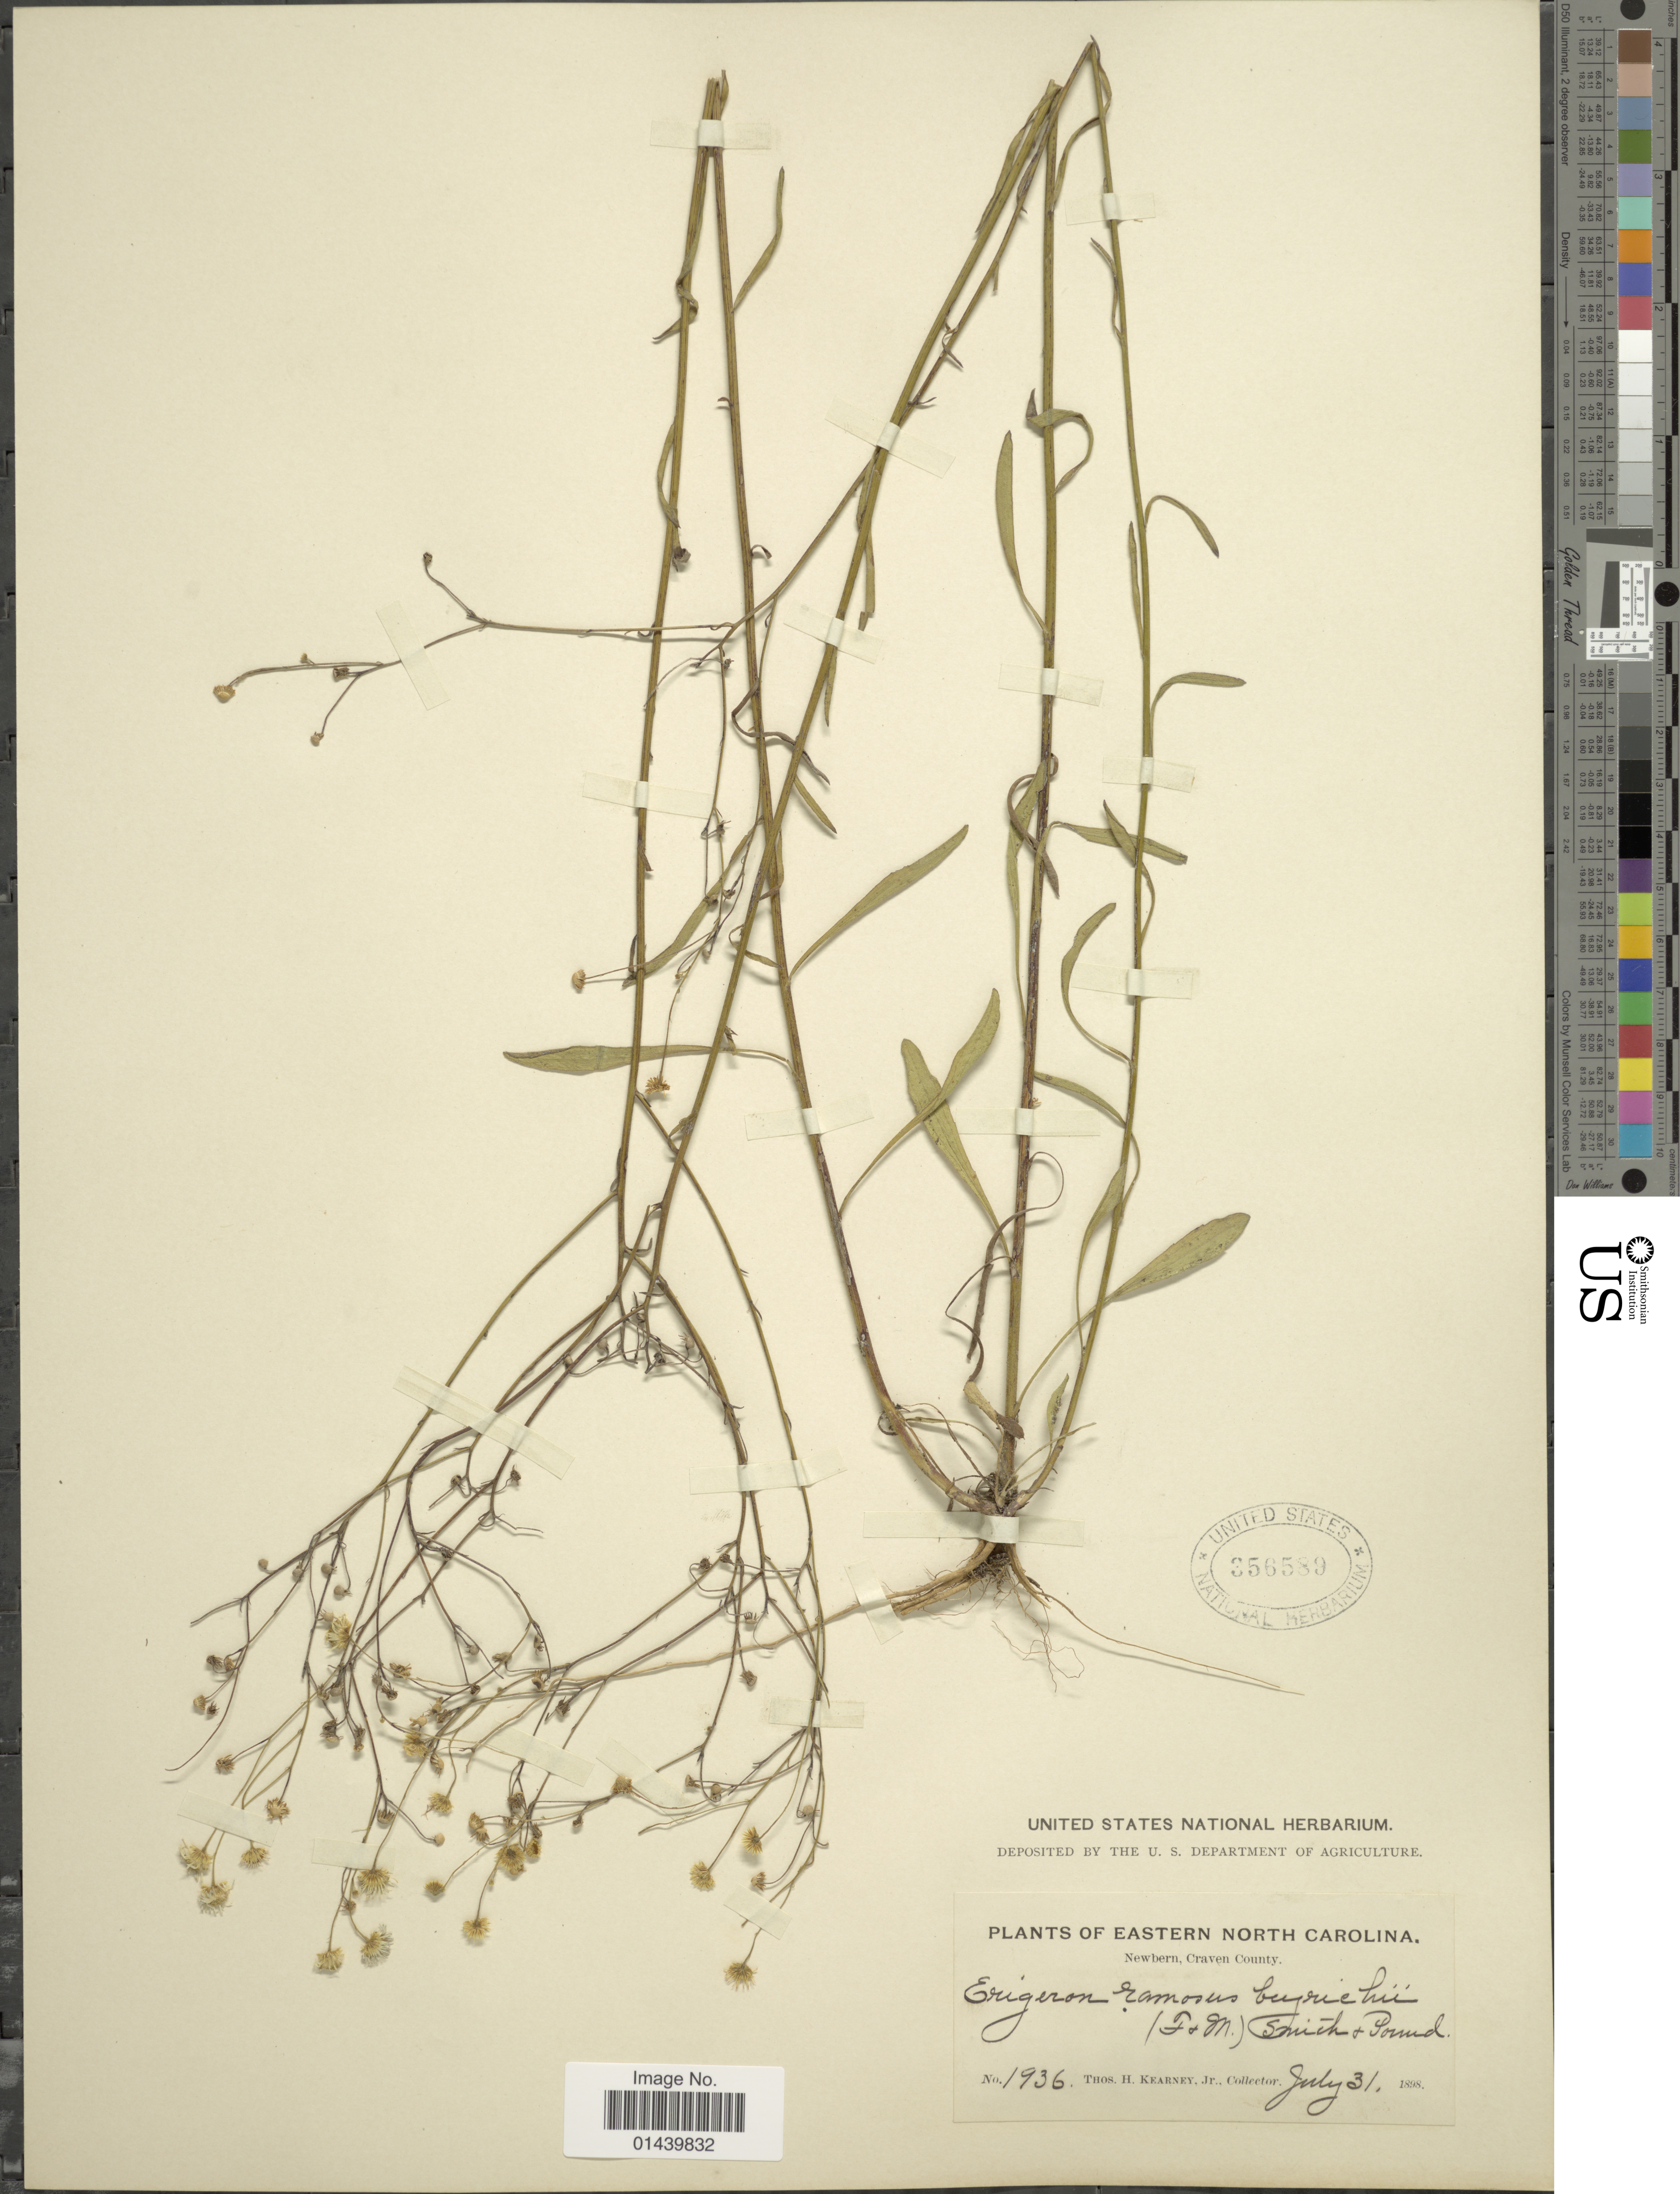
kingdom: Plantae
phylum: Tracheophyta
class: Magnoliopsida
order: Asterales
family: Asteraceae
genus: Erigeron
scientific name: Erigeron strigosus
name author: Muhl. ex Willd.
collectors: T. H. Kearney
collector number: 1936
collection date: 1898-07-31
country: United States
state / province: North Carolina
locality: Eastern North Carolina. Newbern, Craven County.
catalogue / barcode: US 356589